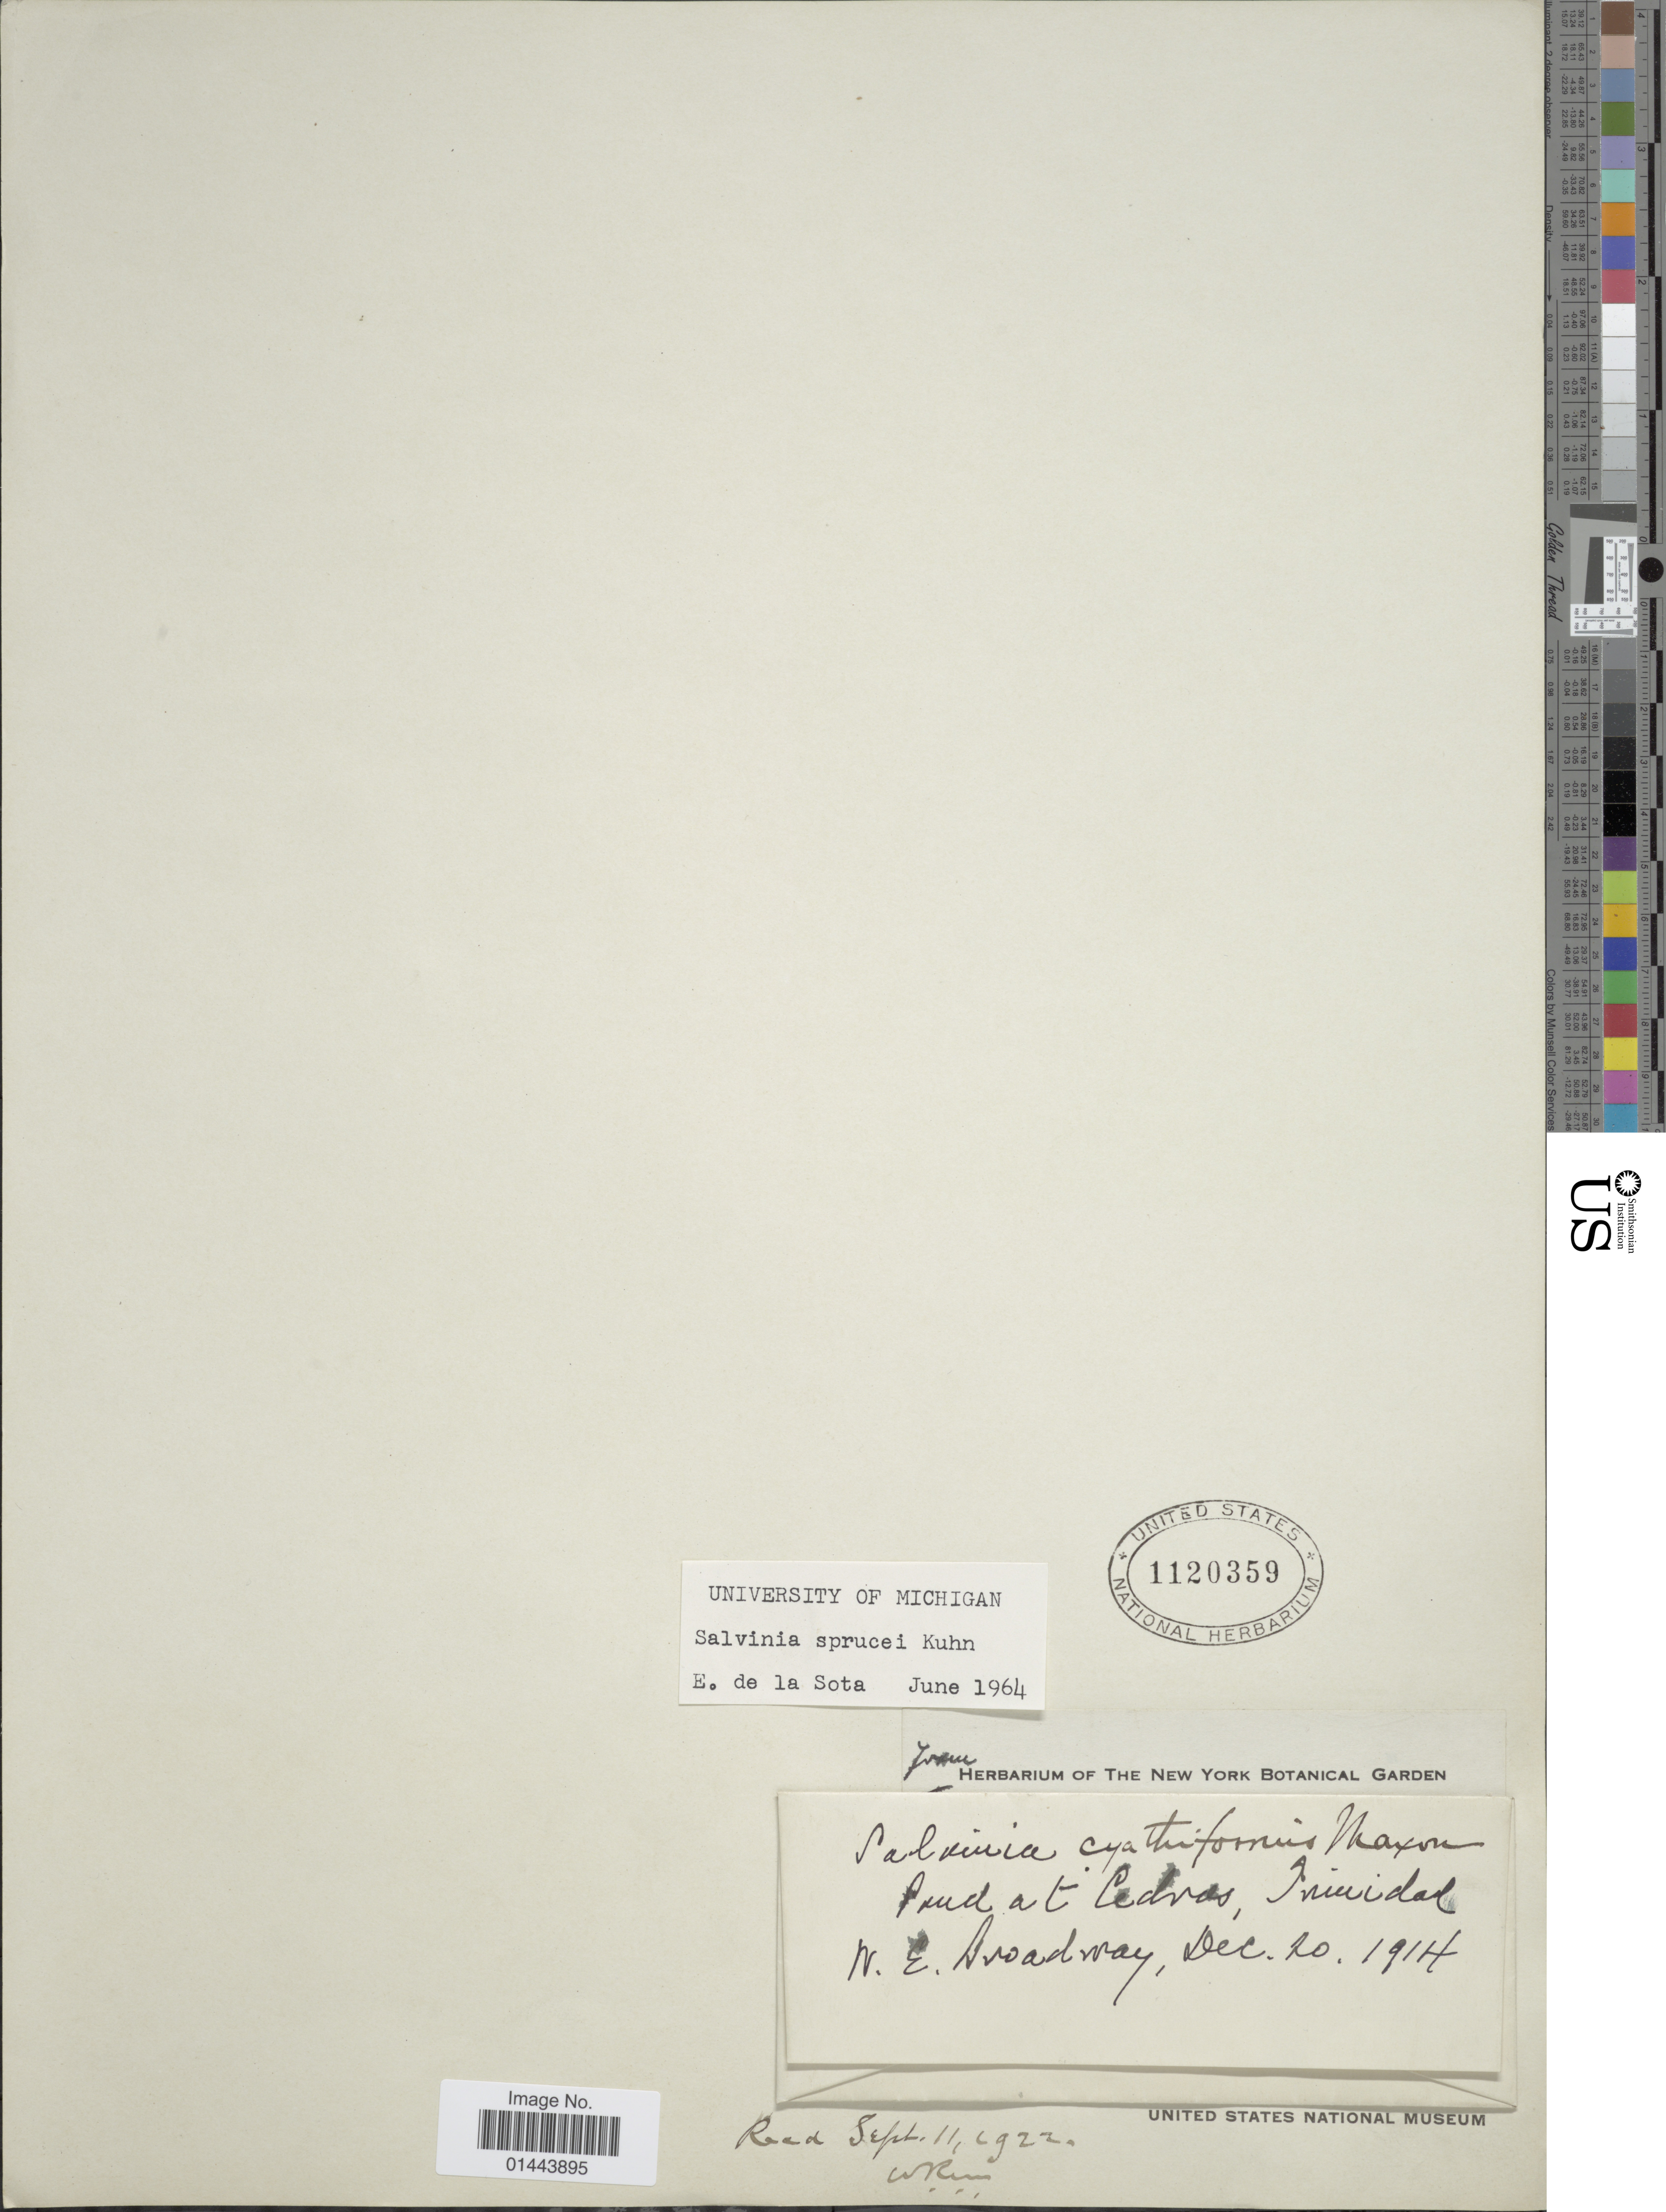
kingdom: Plantae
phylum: Tracheophyta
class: Polypodiopsida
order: Salviniales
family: Salviniaceae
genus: Salvinia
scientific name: Salvinia sprucei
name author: Kuhn ex Mart.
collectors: W. E. Broadway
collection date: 1914-12-20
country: Trinidad and Tobago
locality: at Cedros, Trinidad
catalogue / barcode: US 1120359